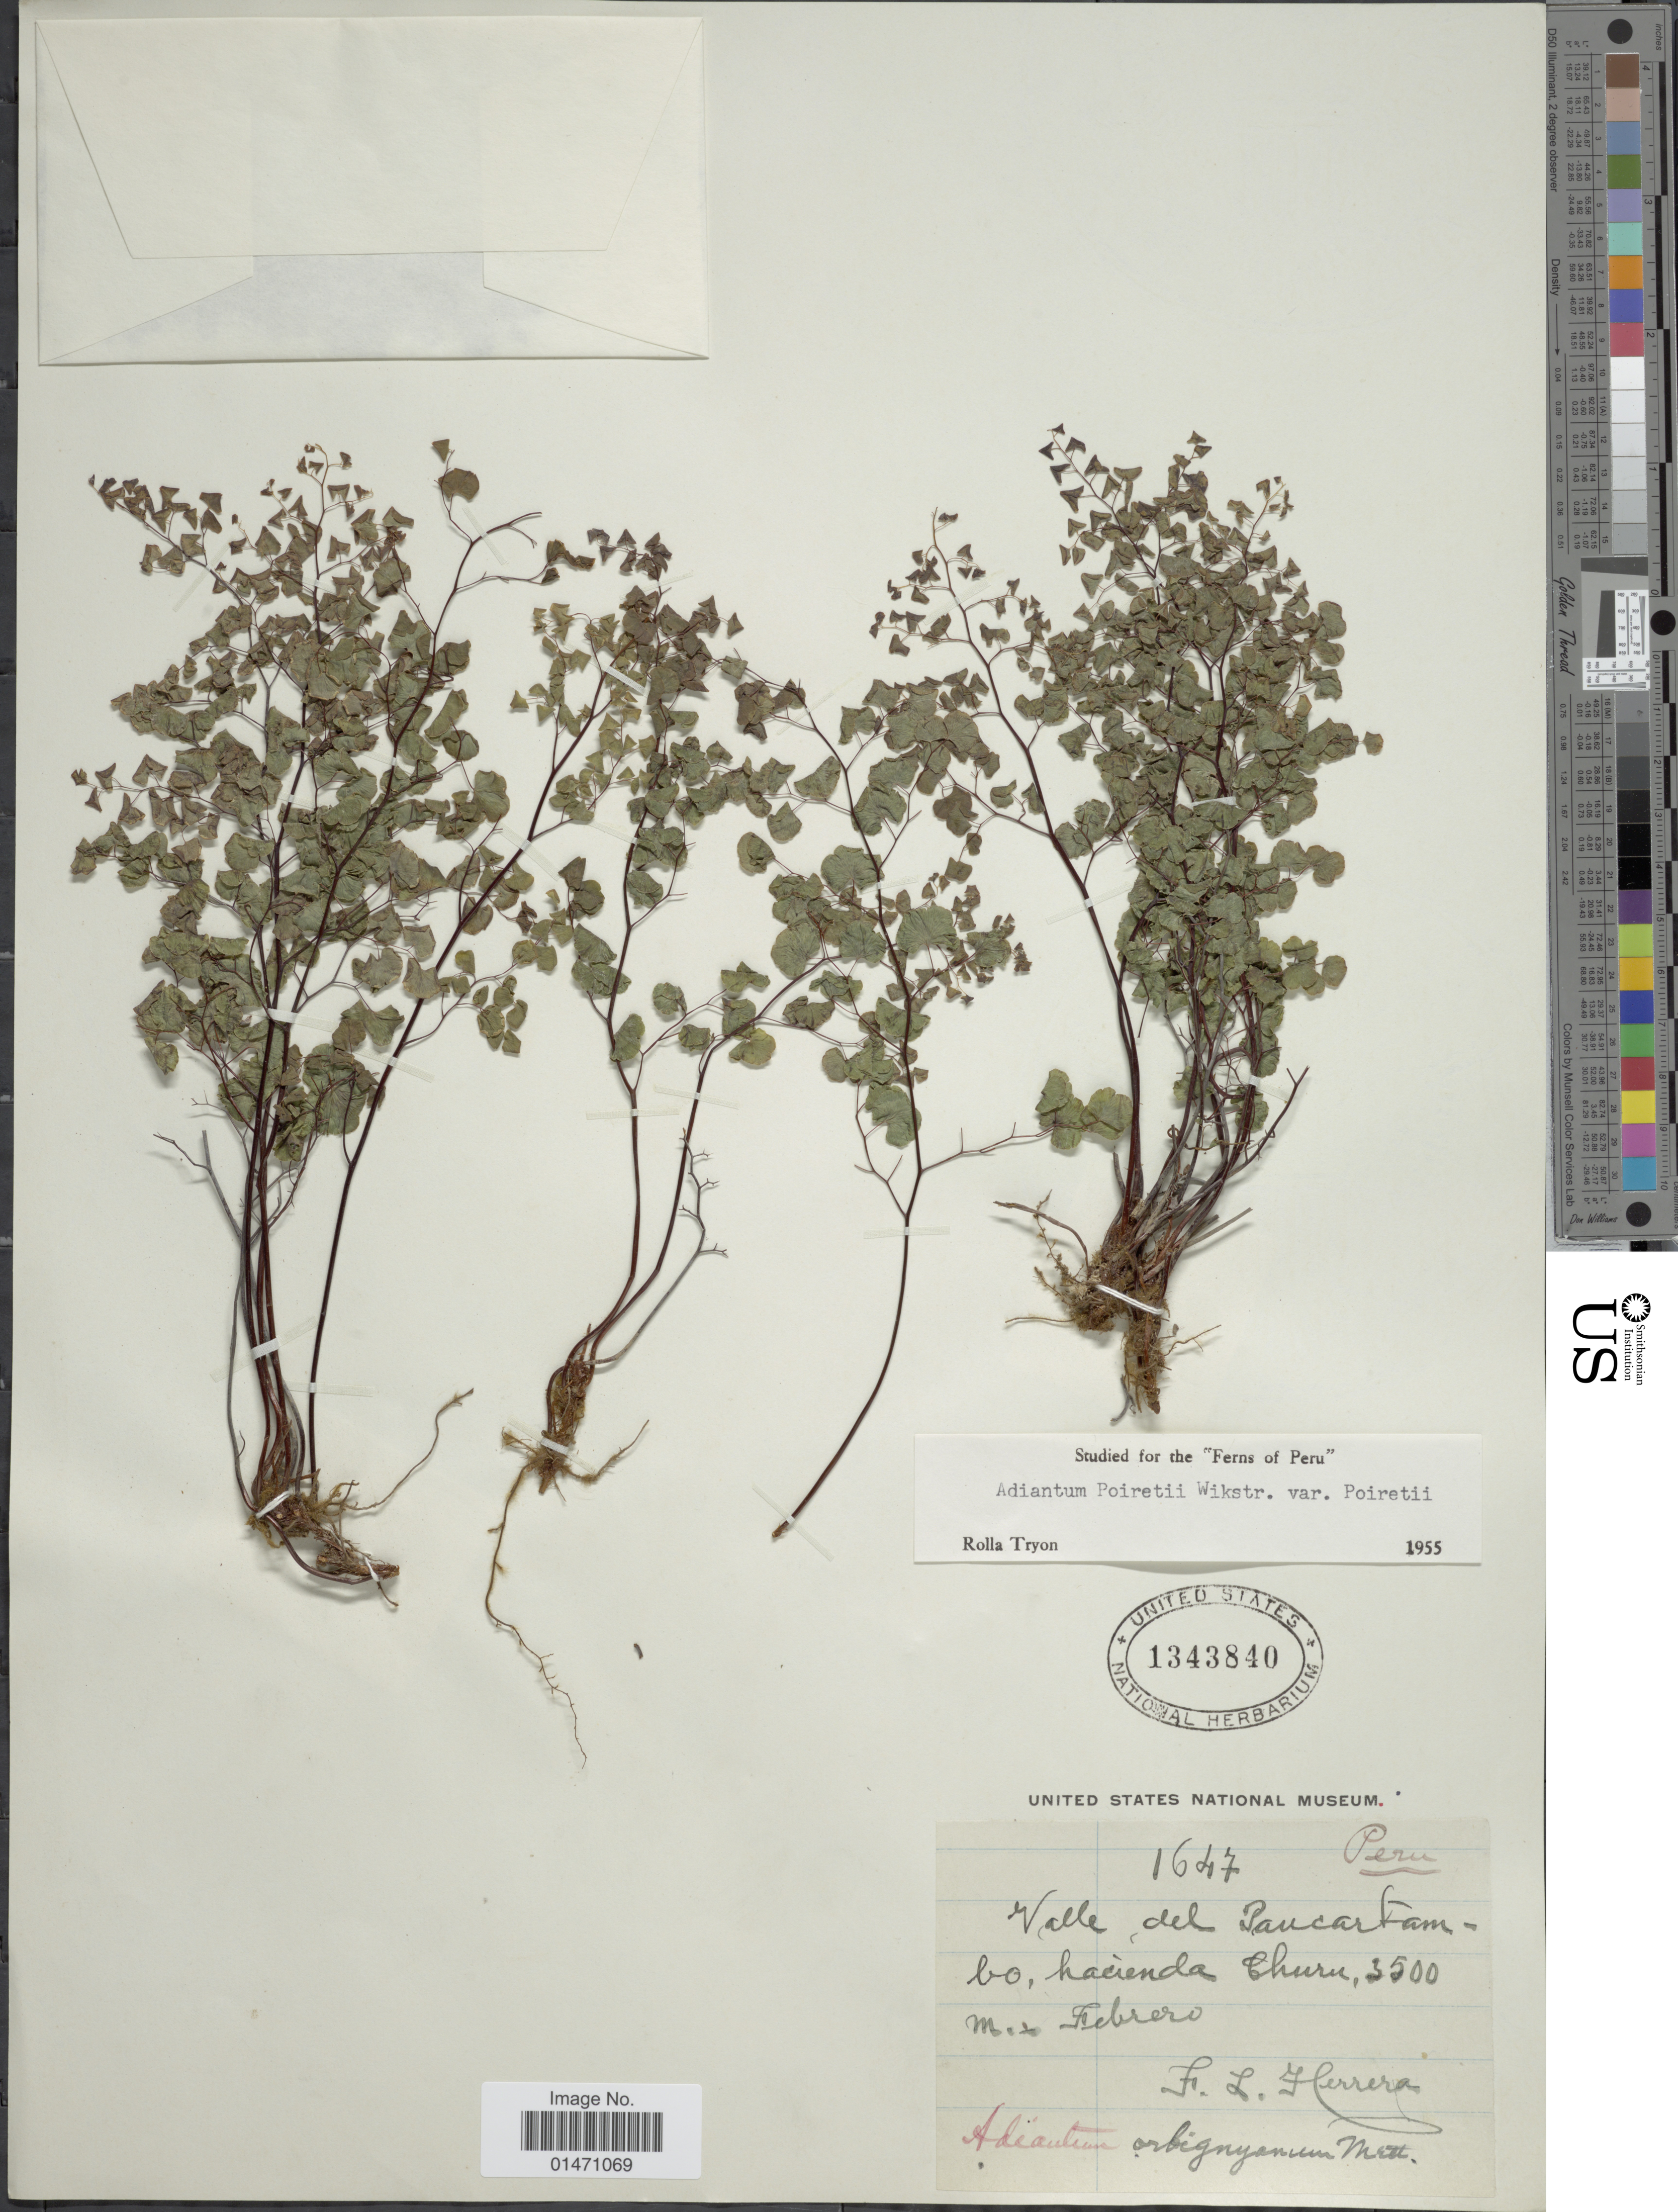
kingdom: Plantae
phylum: Tracheophyta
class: Polypodiopsida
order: Polypodiales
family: Pteridaceae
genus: Adiantum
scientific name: Adiantum poiretii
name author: Wikstr.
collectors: F. L. Herrera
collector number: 1647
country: Peru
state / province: Cusco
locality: Valle de Paucartambo, Hacienda Churu.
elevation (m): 3500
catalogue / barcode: US 1343840